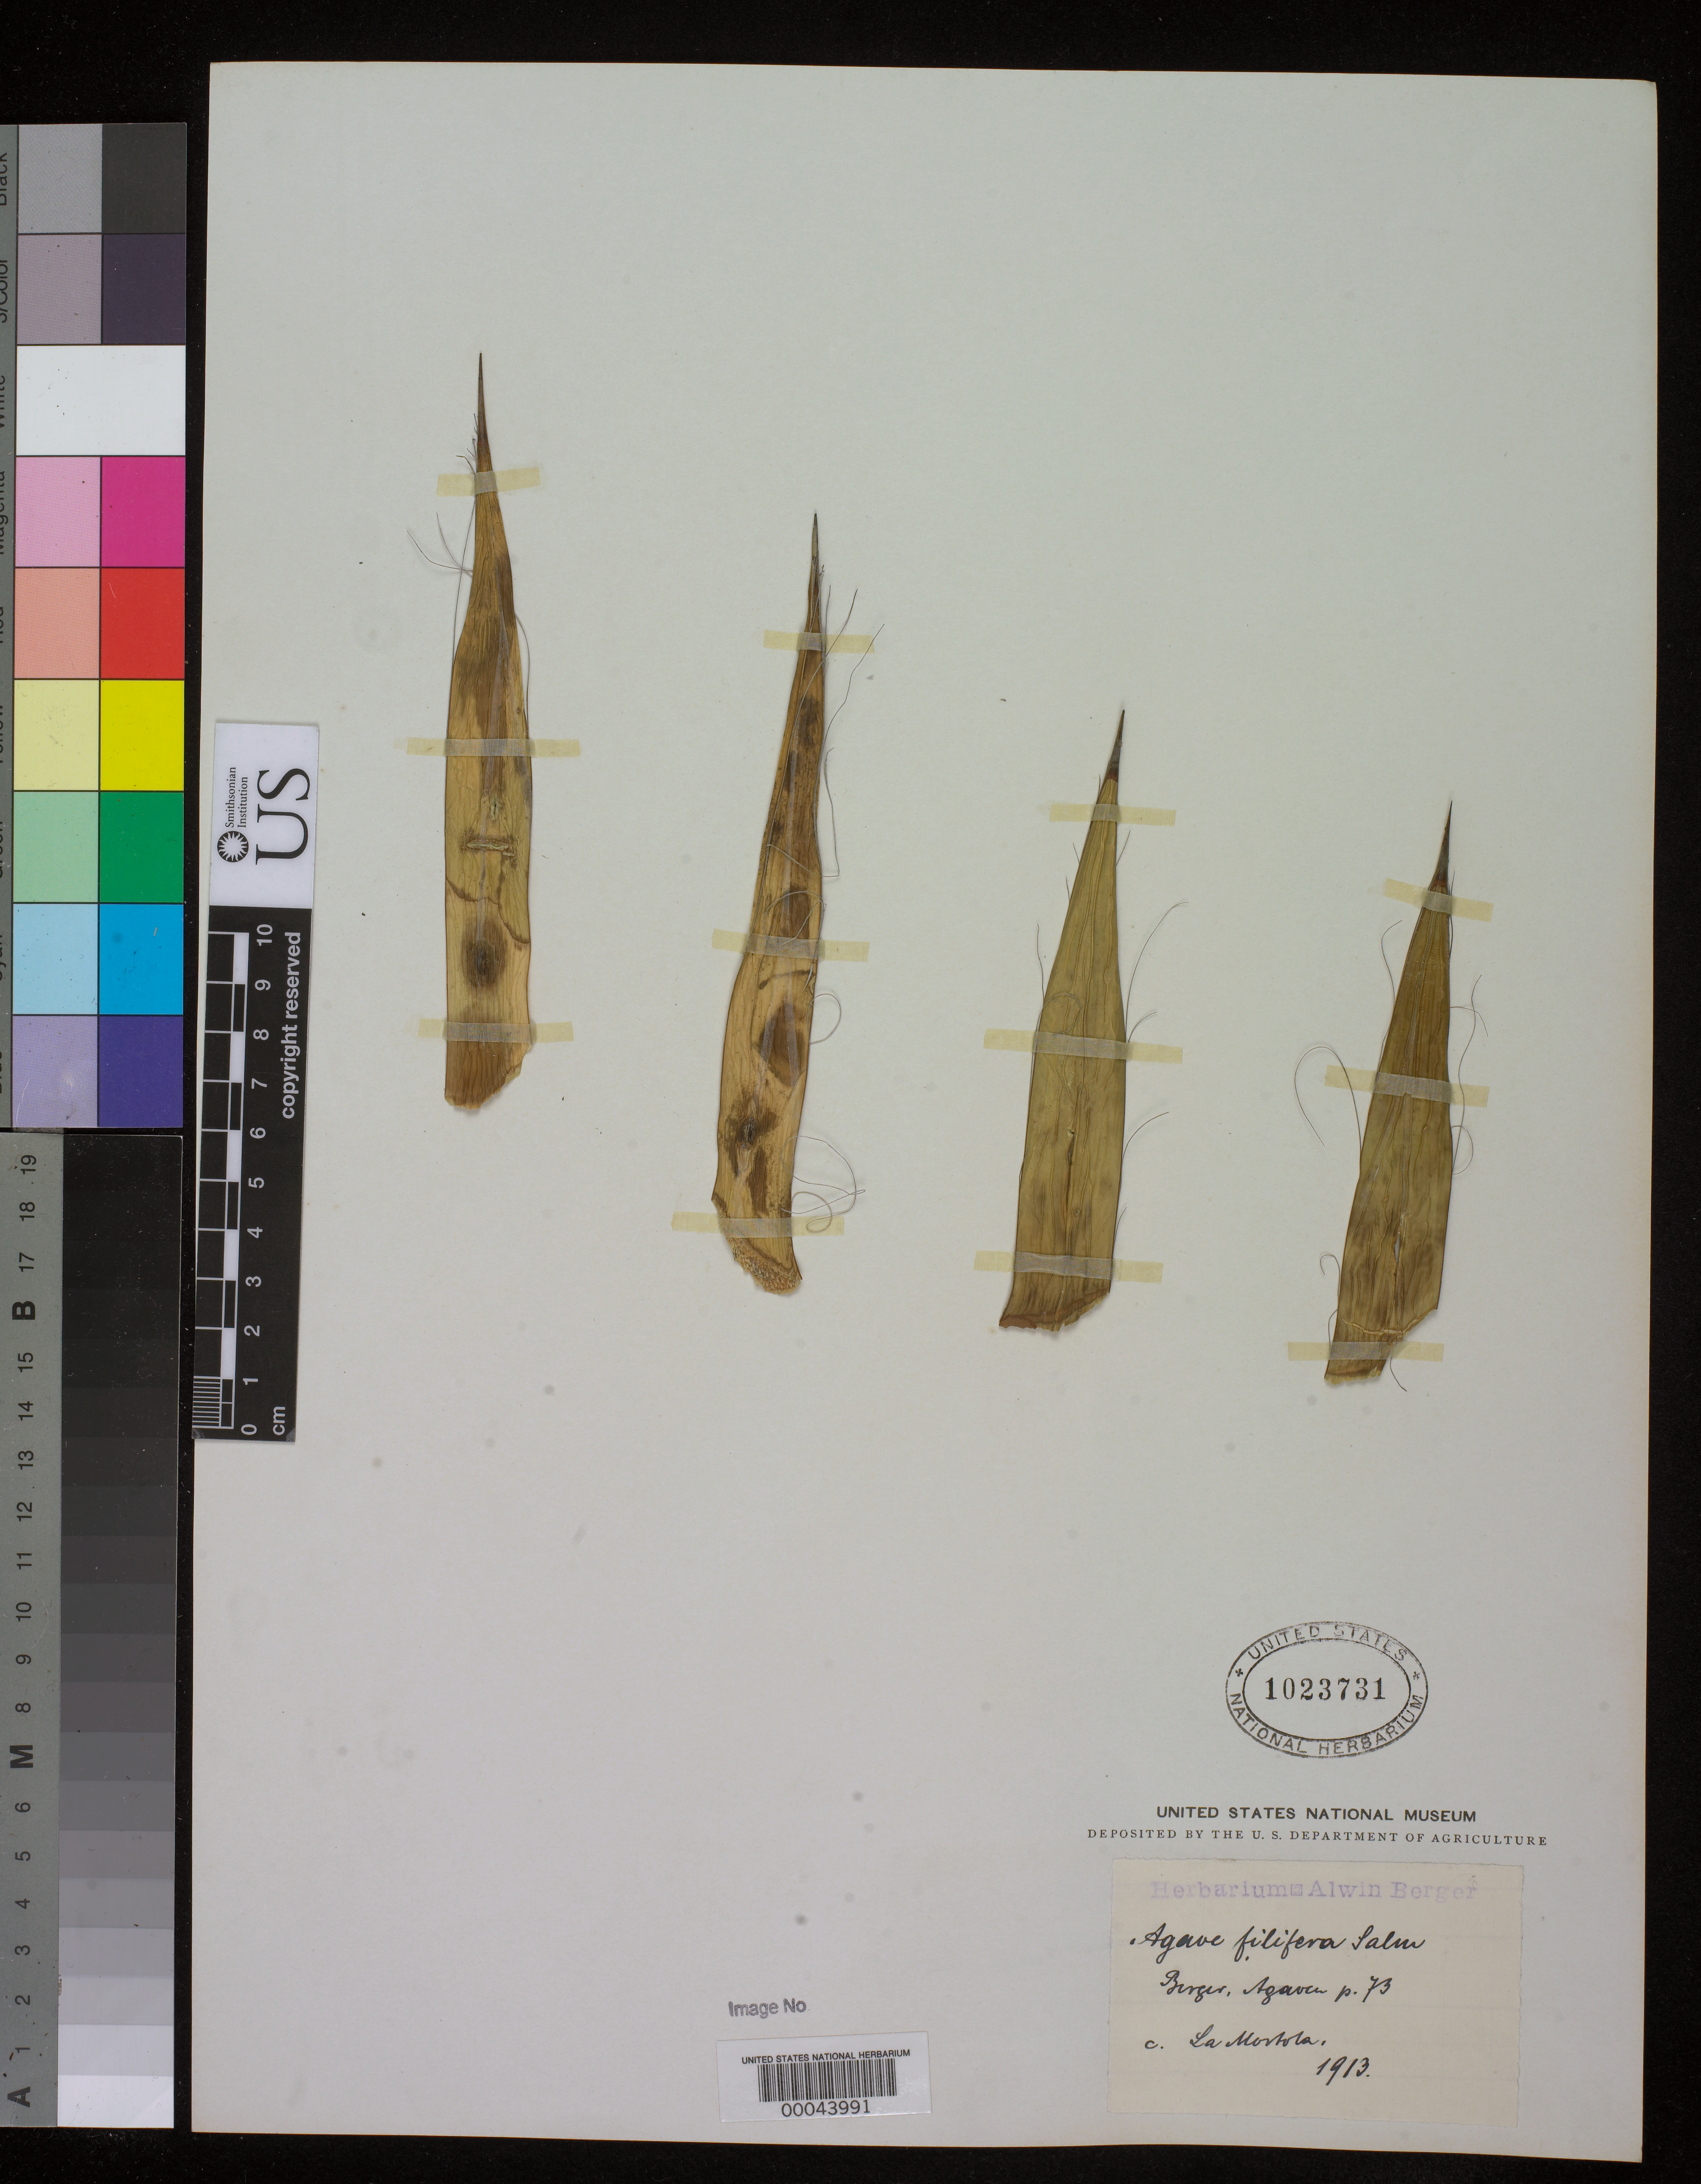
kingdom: Plantae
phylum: Tracheophyta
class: Liliopsida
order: Asparagales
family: Asparagaceae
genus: Agave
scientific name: Agave filifera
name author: Salm-Dyck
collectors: ex herb. A. Berger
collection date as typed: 1913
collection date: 1913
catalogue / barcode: US 1023731